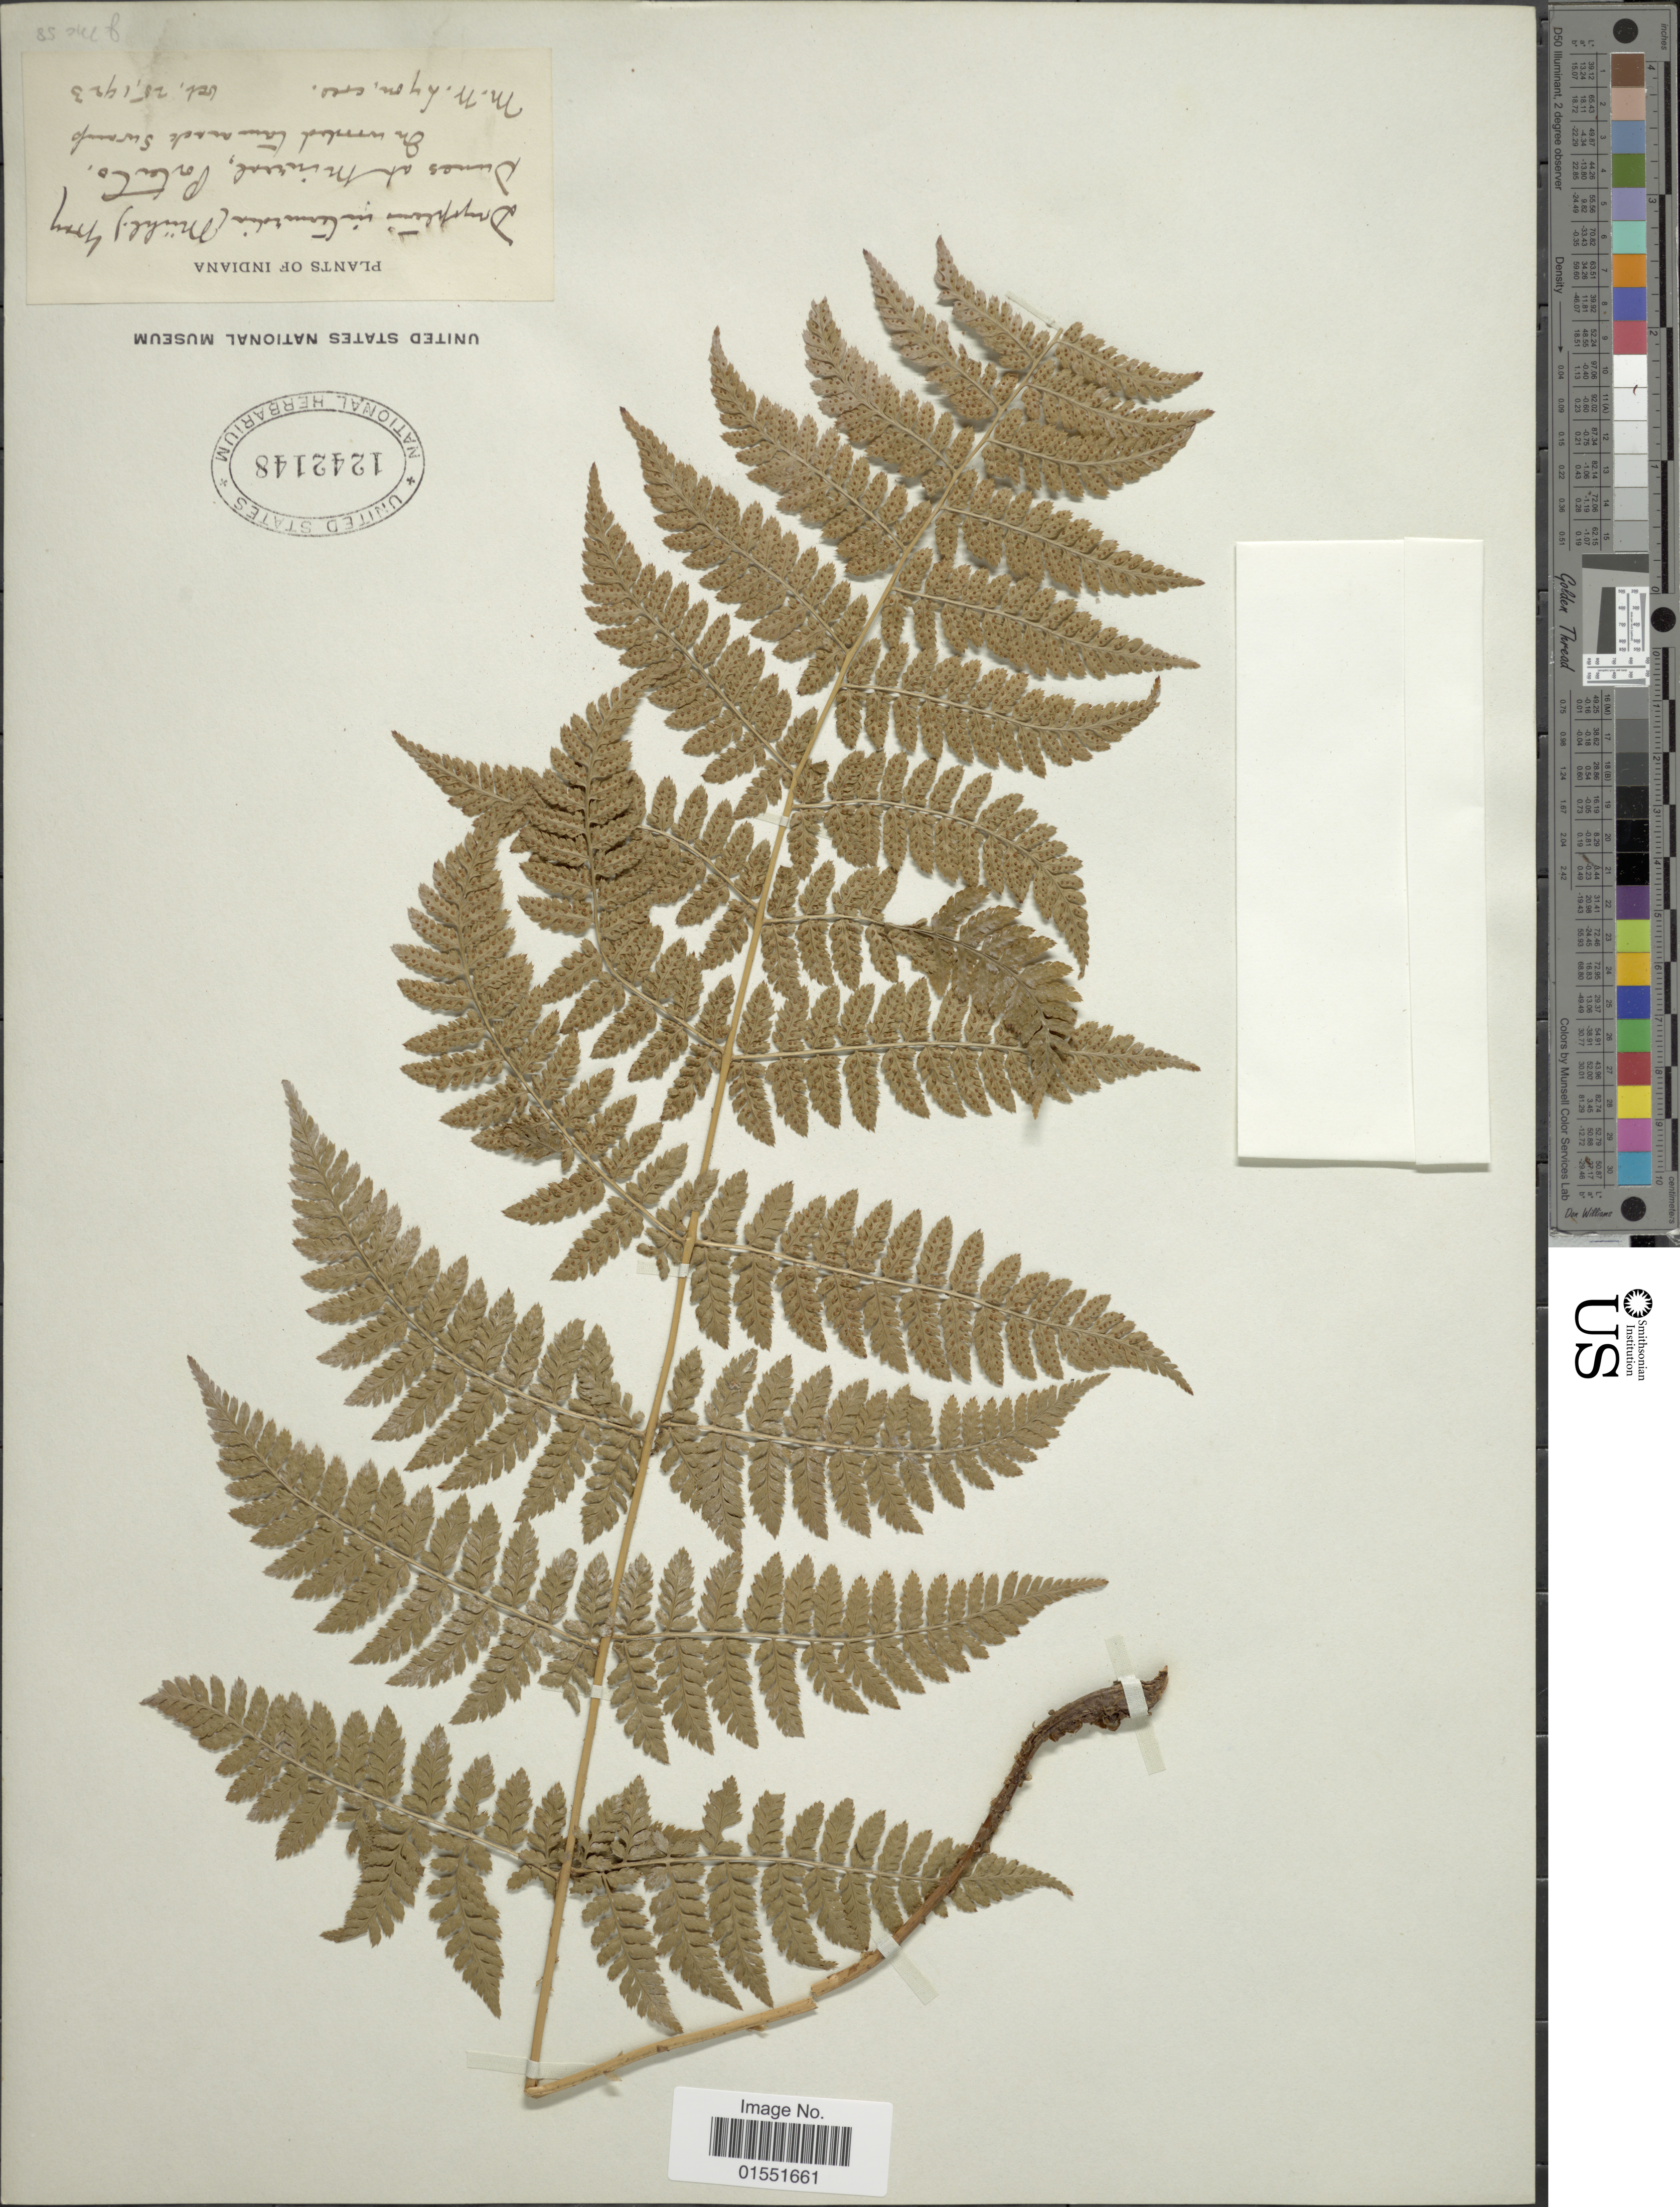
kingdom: Plantae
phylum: Tracheophyta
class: Polypodiopsida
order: Polypodiales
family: Dryopteridaceae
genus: Dryopteris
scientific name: Dryopteris intermedia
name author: (Muhl.) A. Gray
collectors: M. W. Lyon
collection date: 1923-10-25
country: United States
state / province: Indiana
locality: Dunes at Mineral, Porter Co.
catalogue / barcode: US 1242148